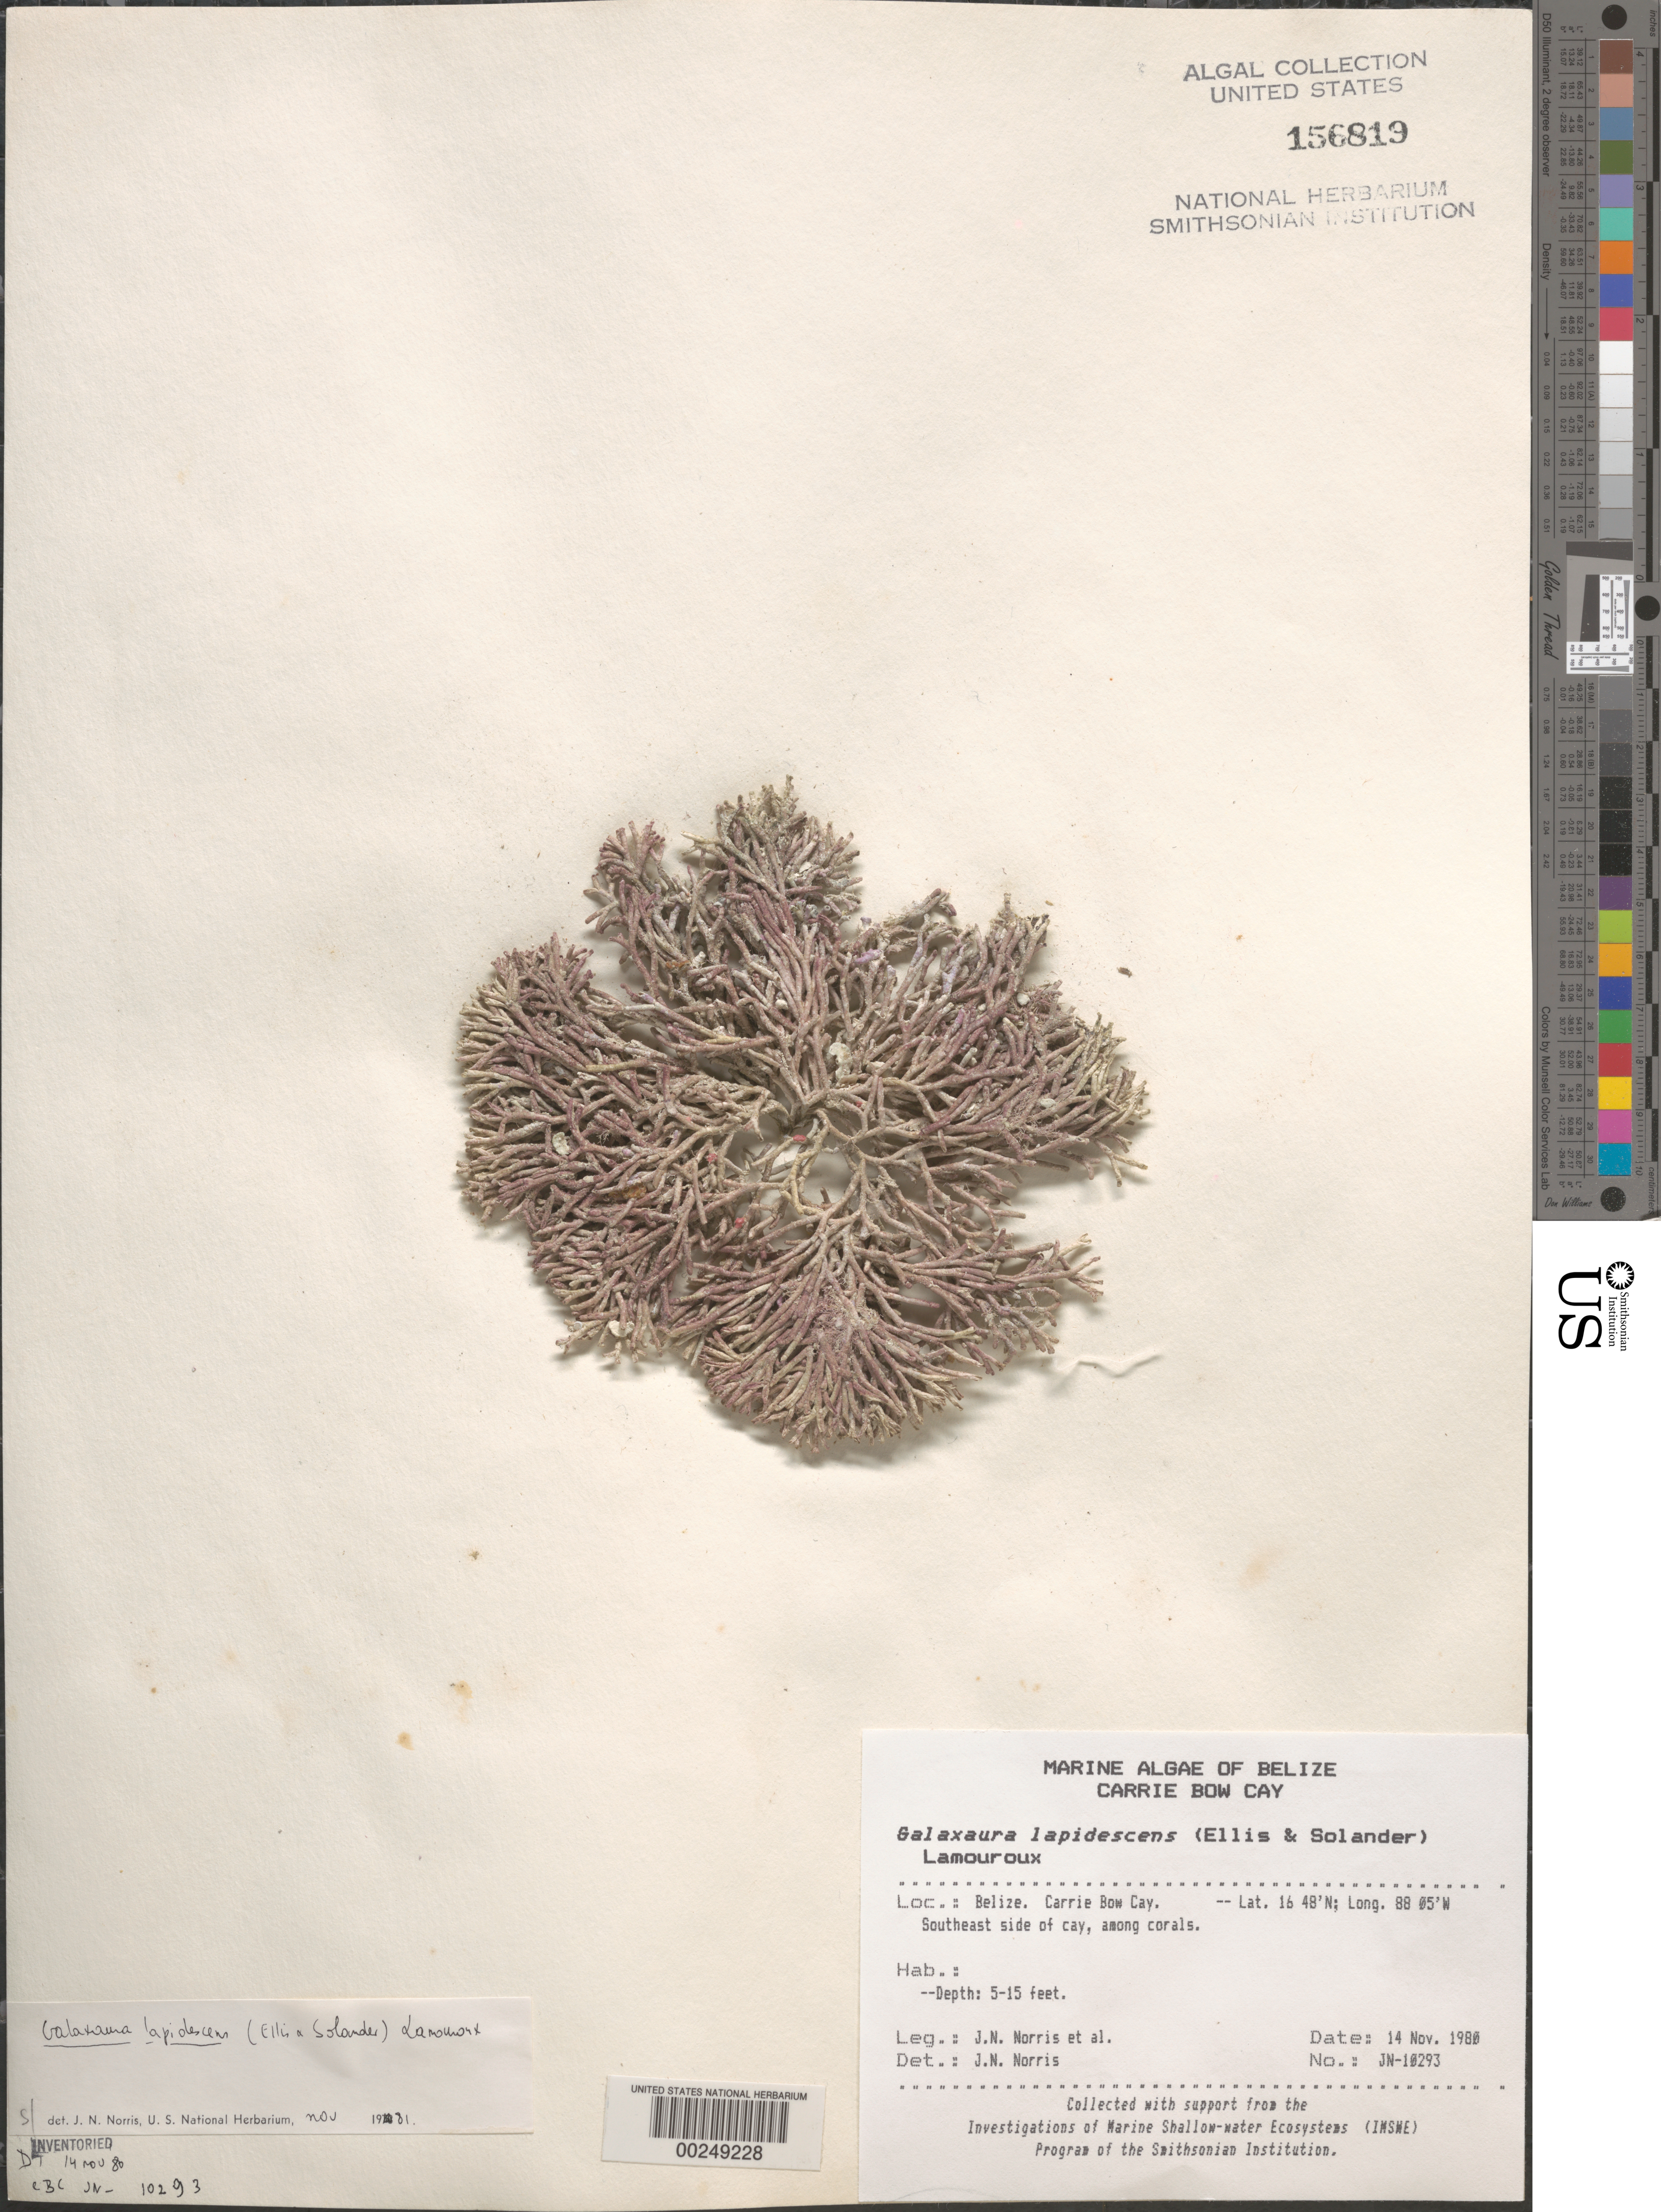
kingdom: Plantae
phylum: Rhodophyta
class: Florideophyceae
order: Nemaliales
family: Galaxauraceae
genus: Galaxaura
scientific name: Galaxaura rugosa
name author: (Ellis & Sol.) J.V.Lamouroux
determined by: Algae name updating Project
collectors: J. N. Norris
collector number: JN-10293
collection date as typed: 14 Nov 1980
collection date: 1980-11-14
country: Belize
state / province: Stann Creek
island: Carrie Bow Cay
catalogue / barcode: US 156819